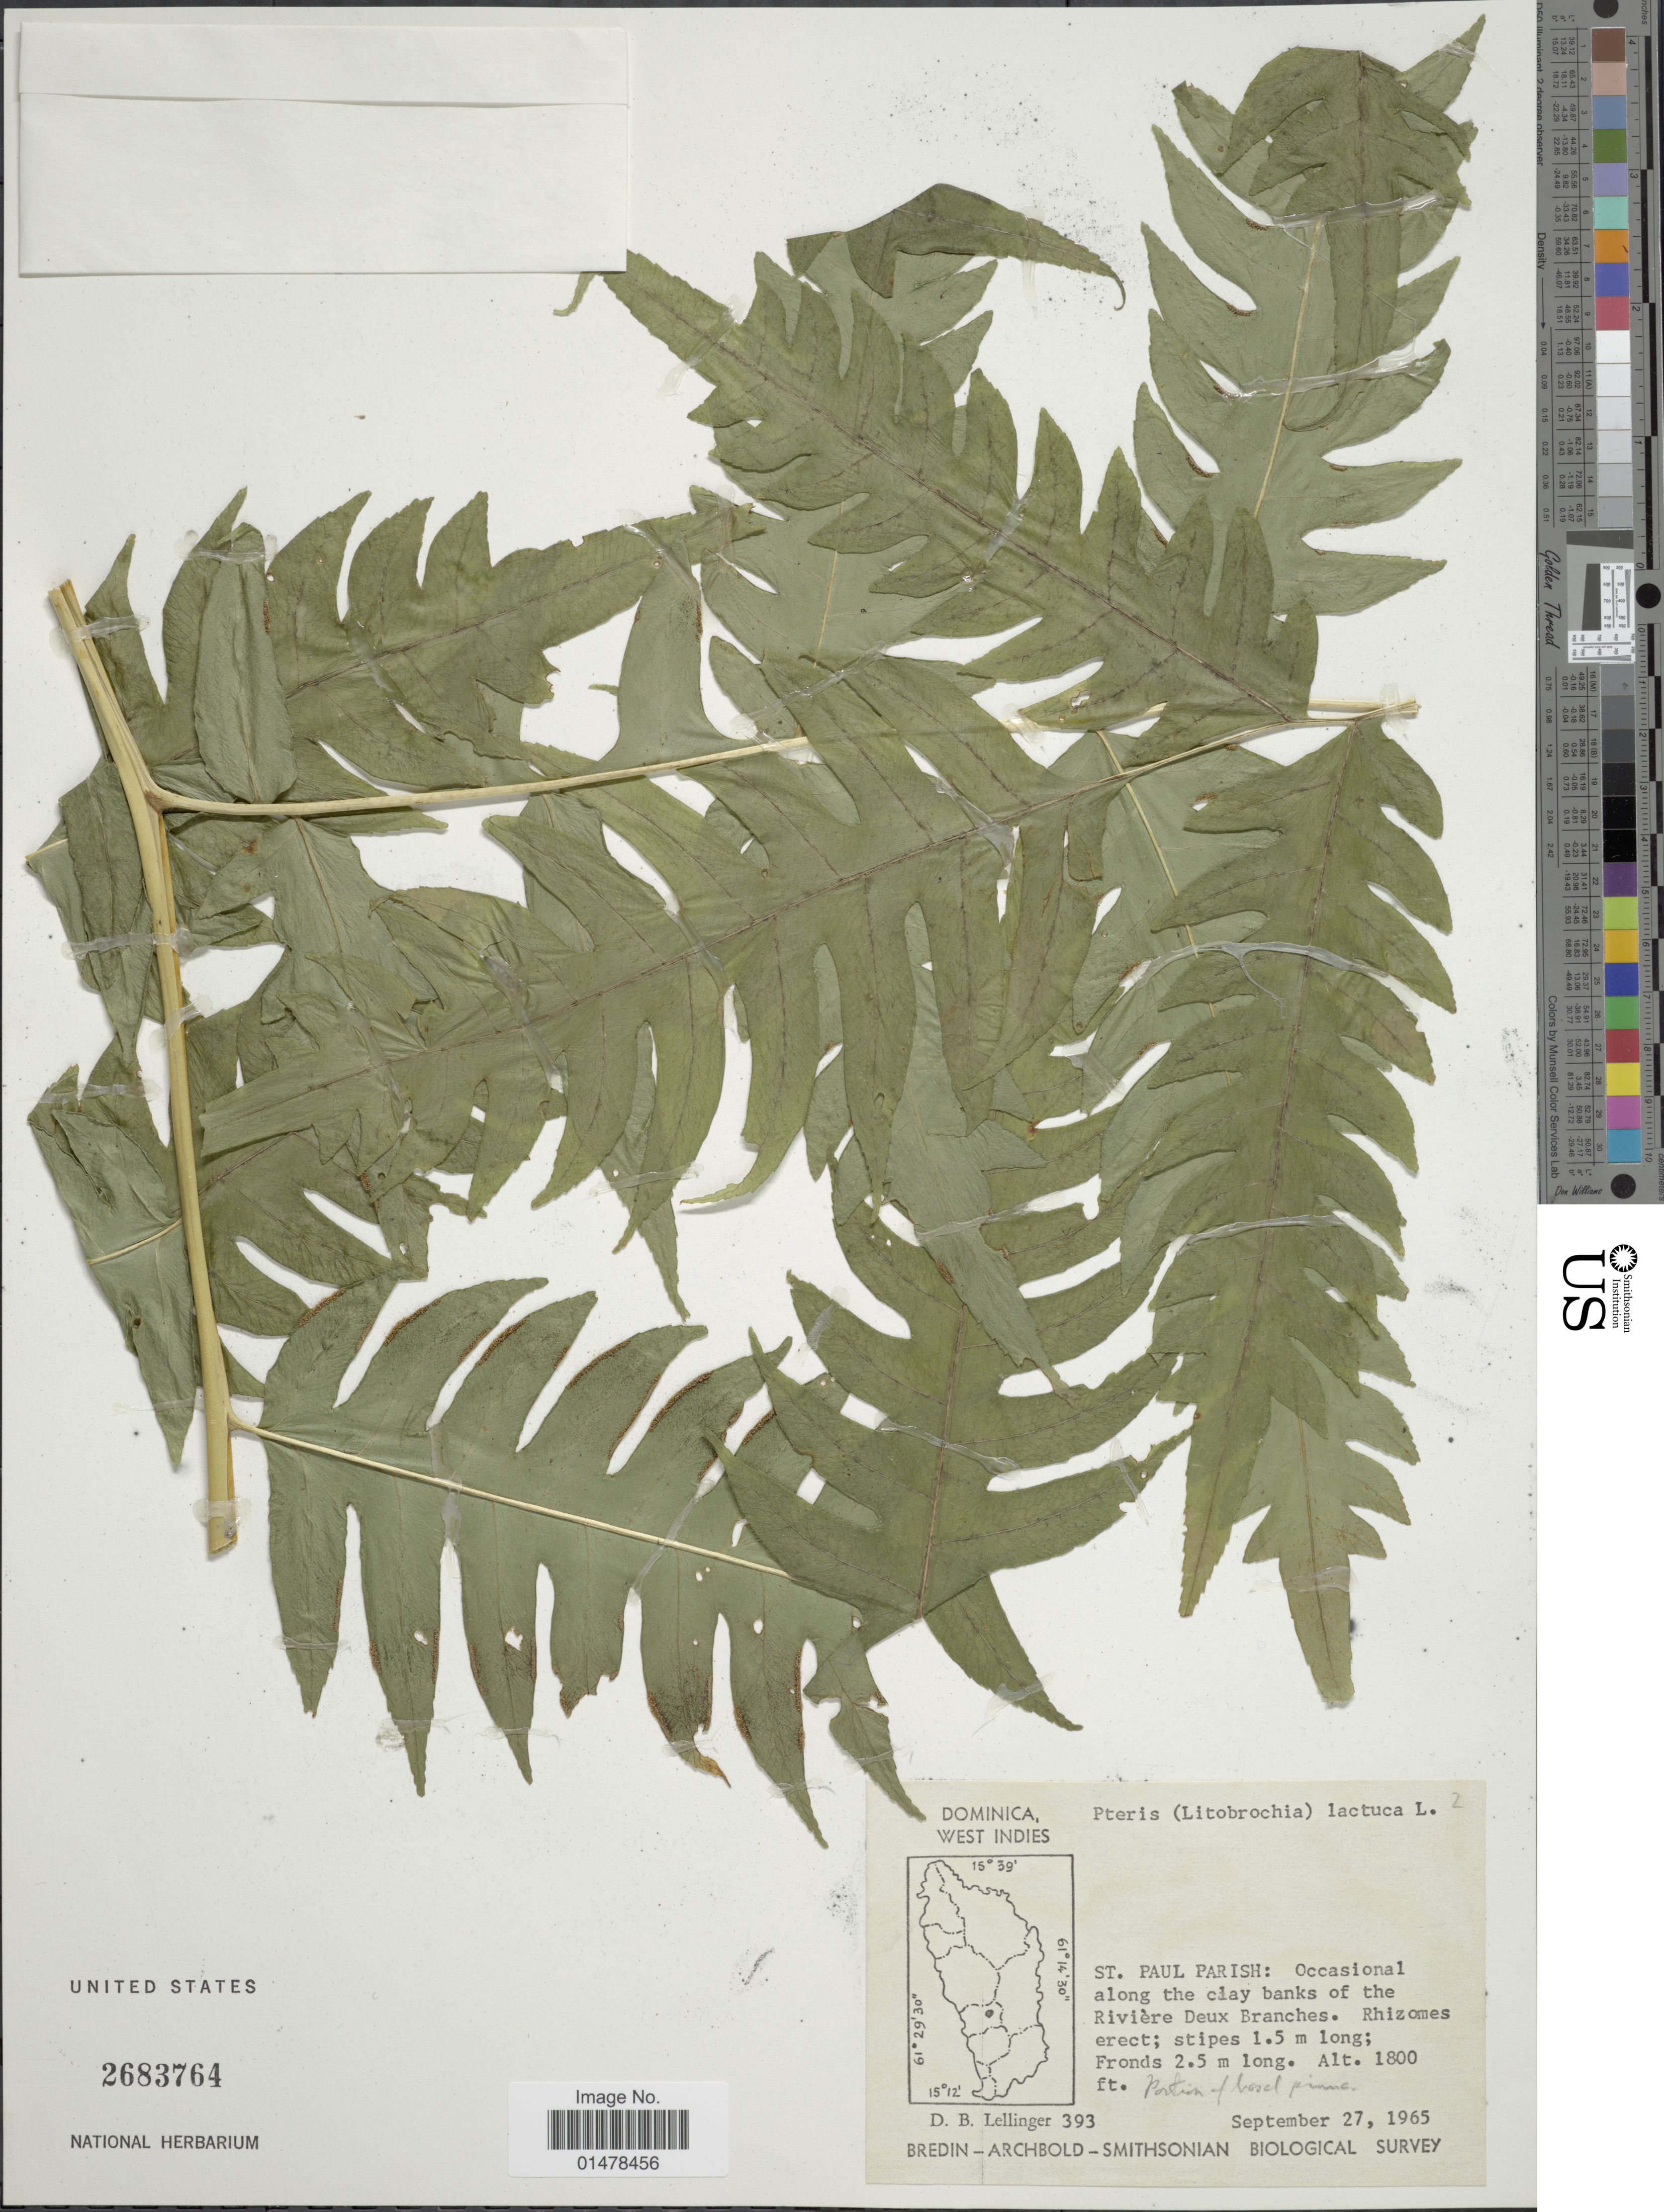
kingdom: Plantae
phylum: Tracheophyta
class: Polypodiopsida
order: Polypodiales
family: Pteridaceae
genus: Pteris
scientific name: Pteris arborea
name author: L.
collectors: D. B. Lellinger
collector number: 393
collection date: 1965-09-27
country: Dominica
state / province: St. Paul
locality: St Paul Parish: Occasional along the clay banks of the Rivière Deux Branches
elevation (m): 549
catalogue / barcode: US 2683764